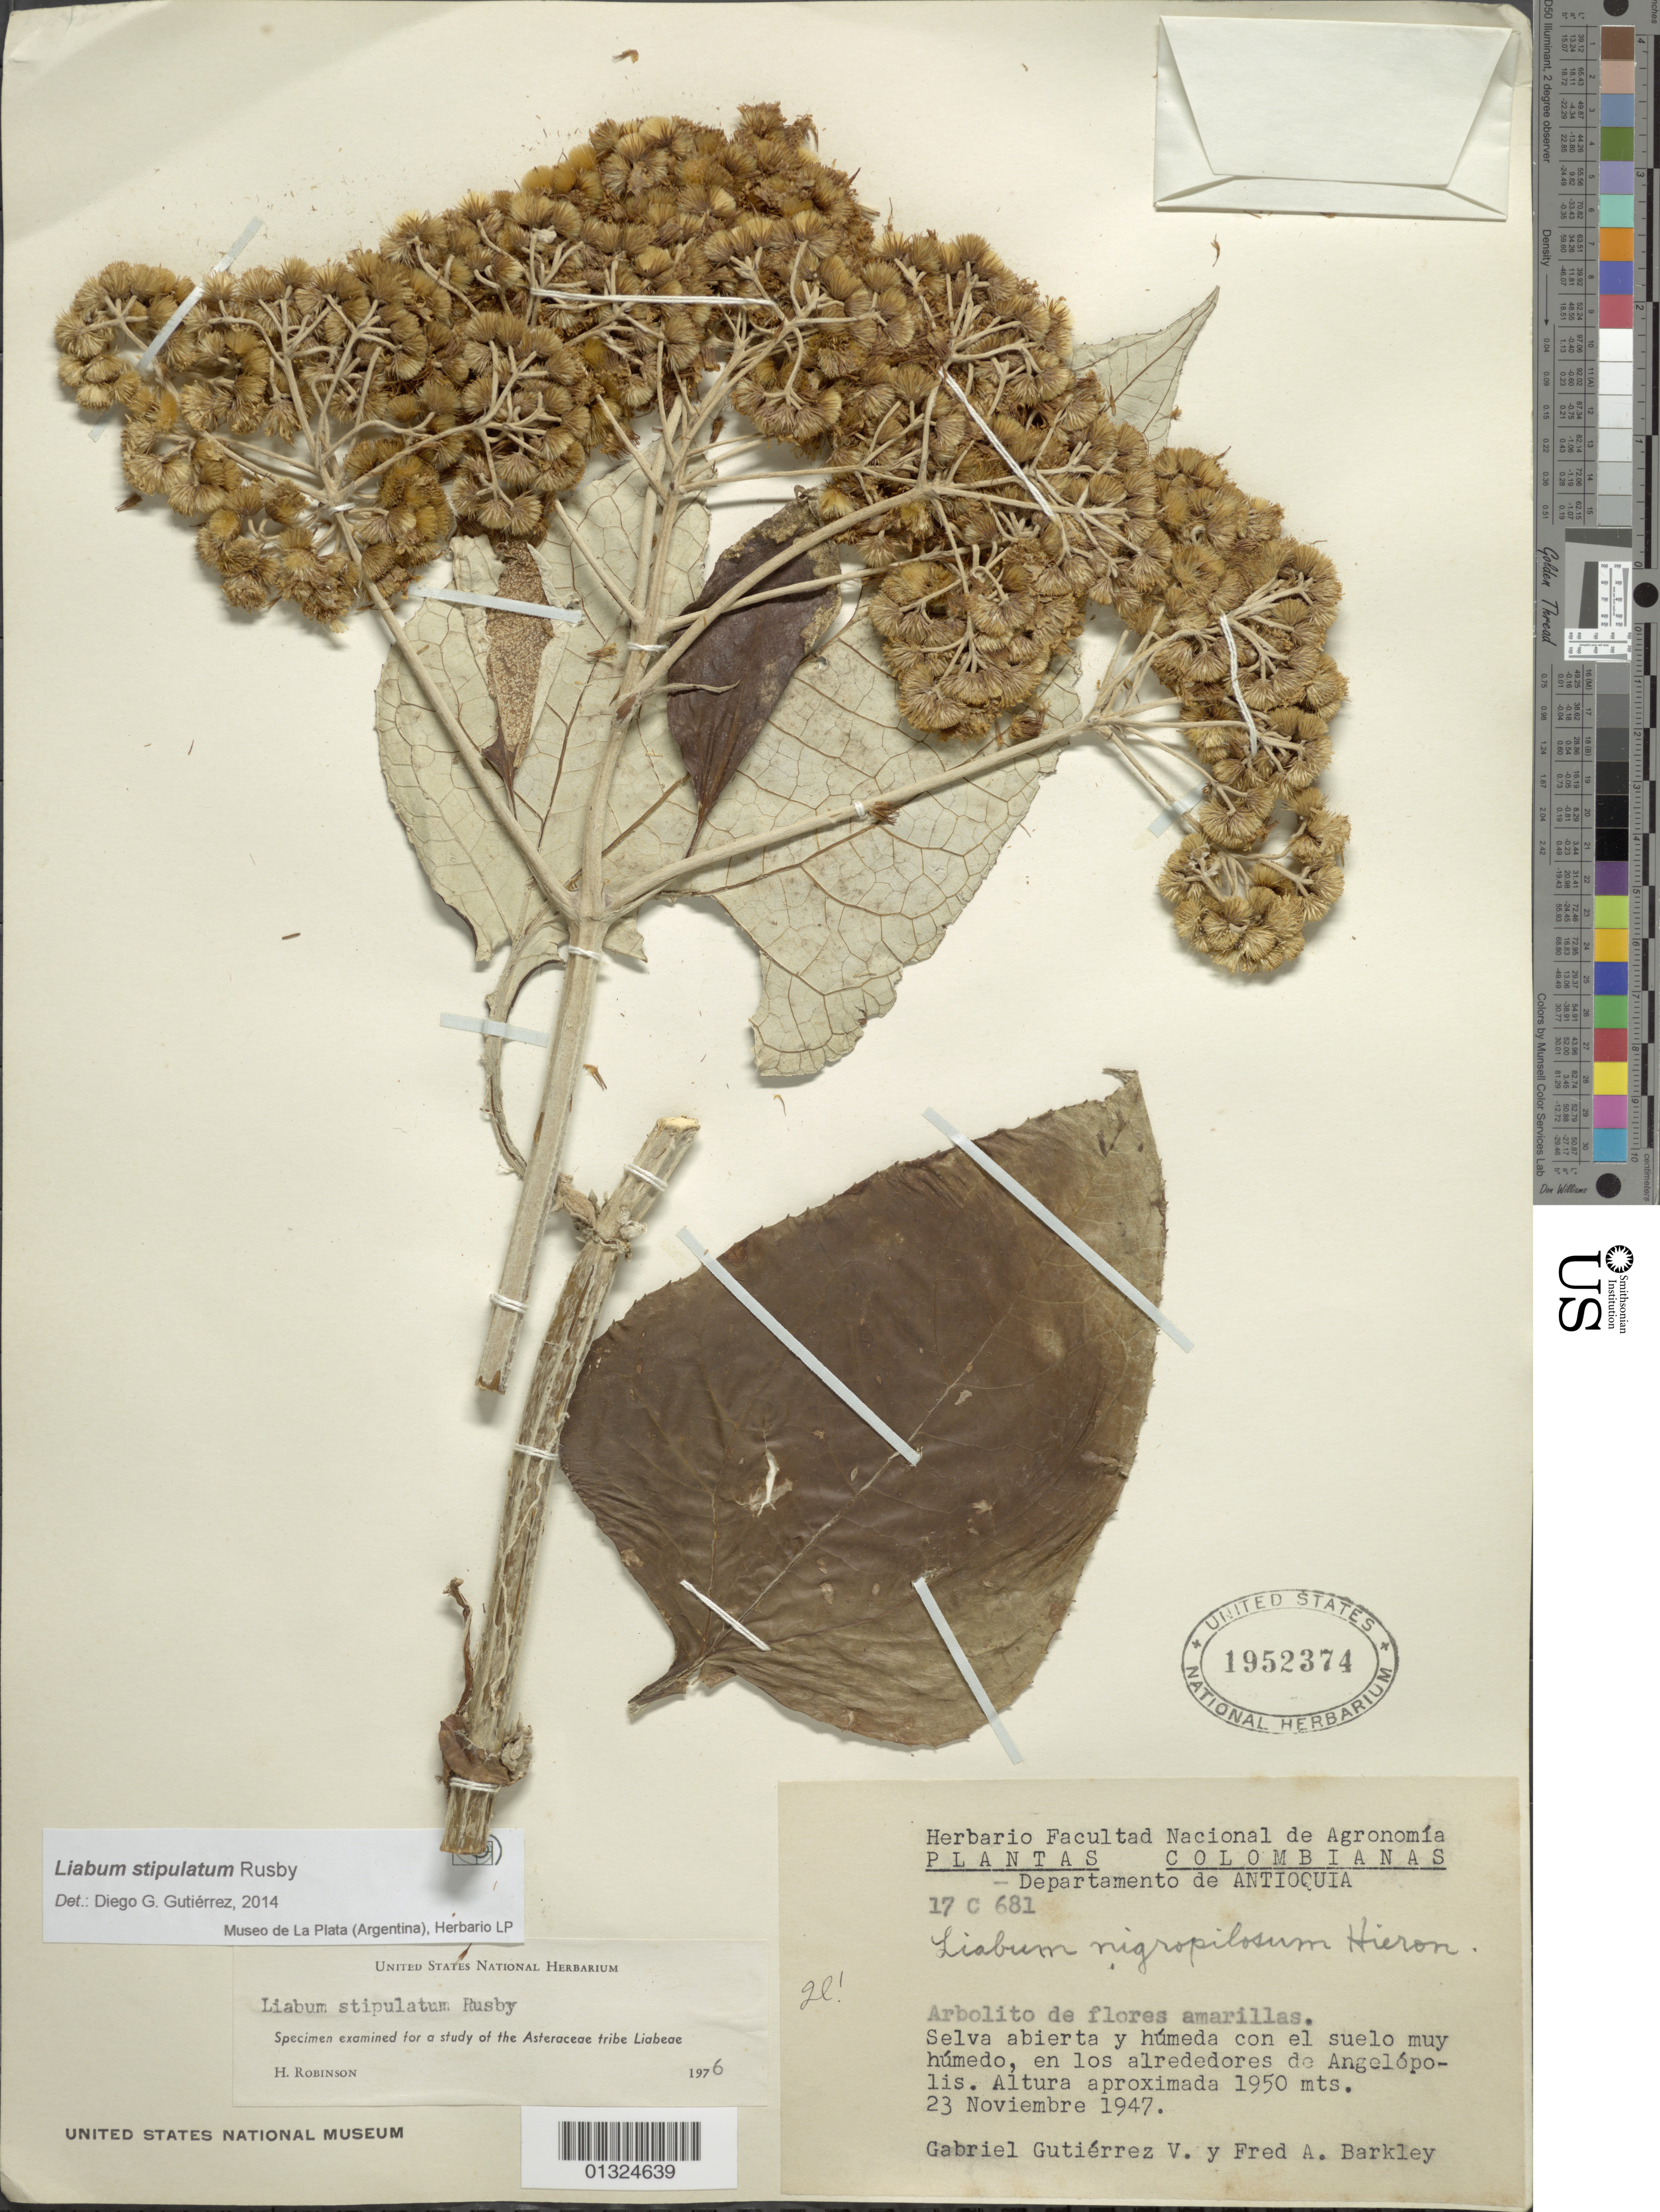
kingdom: Plantae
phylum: Tracheophyta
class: Magnoliopsida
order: Asterales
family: Asteraceae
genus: Liabum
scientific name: Liabum stipulatum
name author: Rusby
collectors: G. Gutiérrez V. & F. A. Barkley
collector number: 17C681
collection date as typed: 23 Nov 1947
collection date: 1947-11-23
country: Colombia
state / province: Antioquia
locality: en los alrededores de Angelópolis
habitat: Selva abierta y humeda con el suelo my humedo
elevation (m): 1950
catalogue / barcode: US 1952374